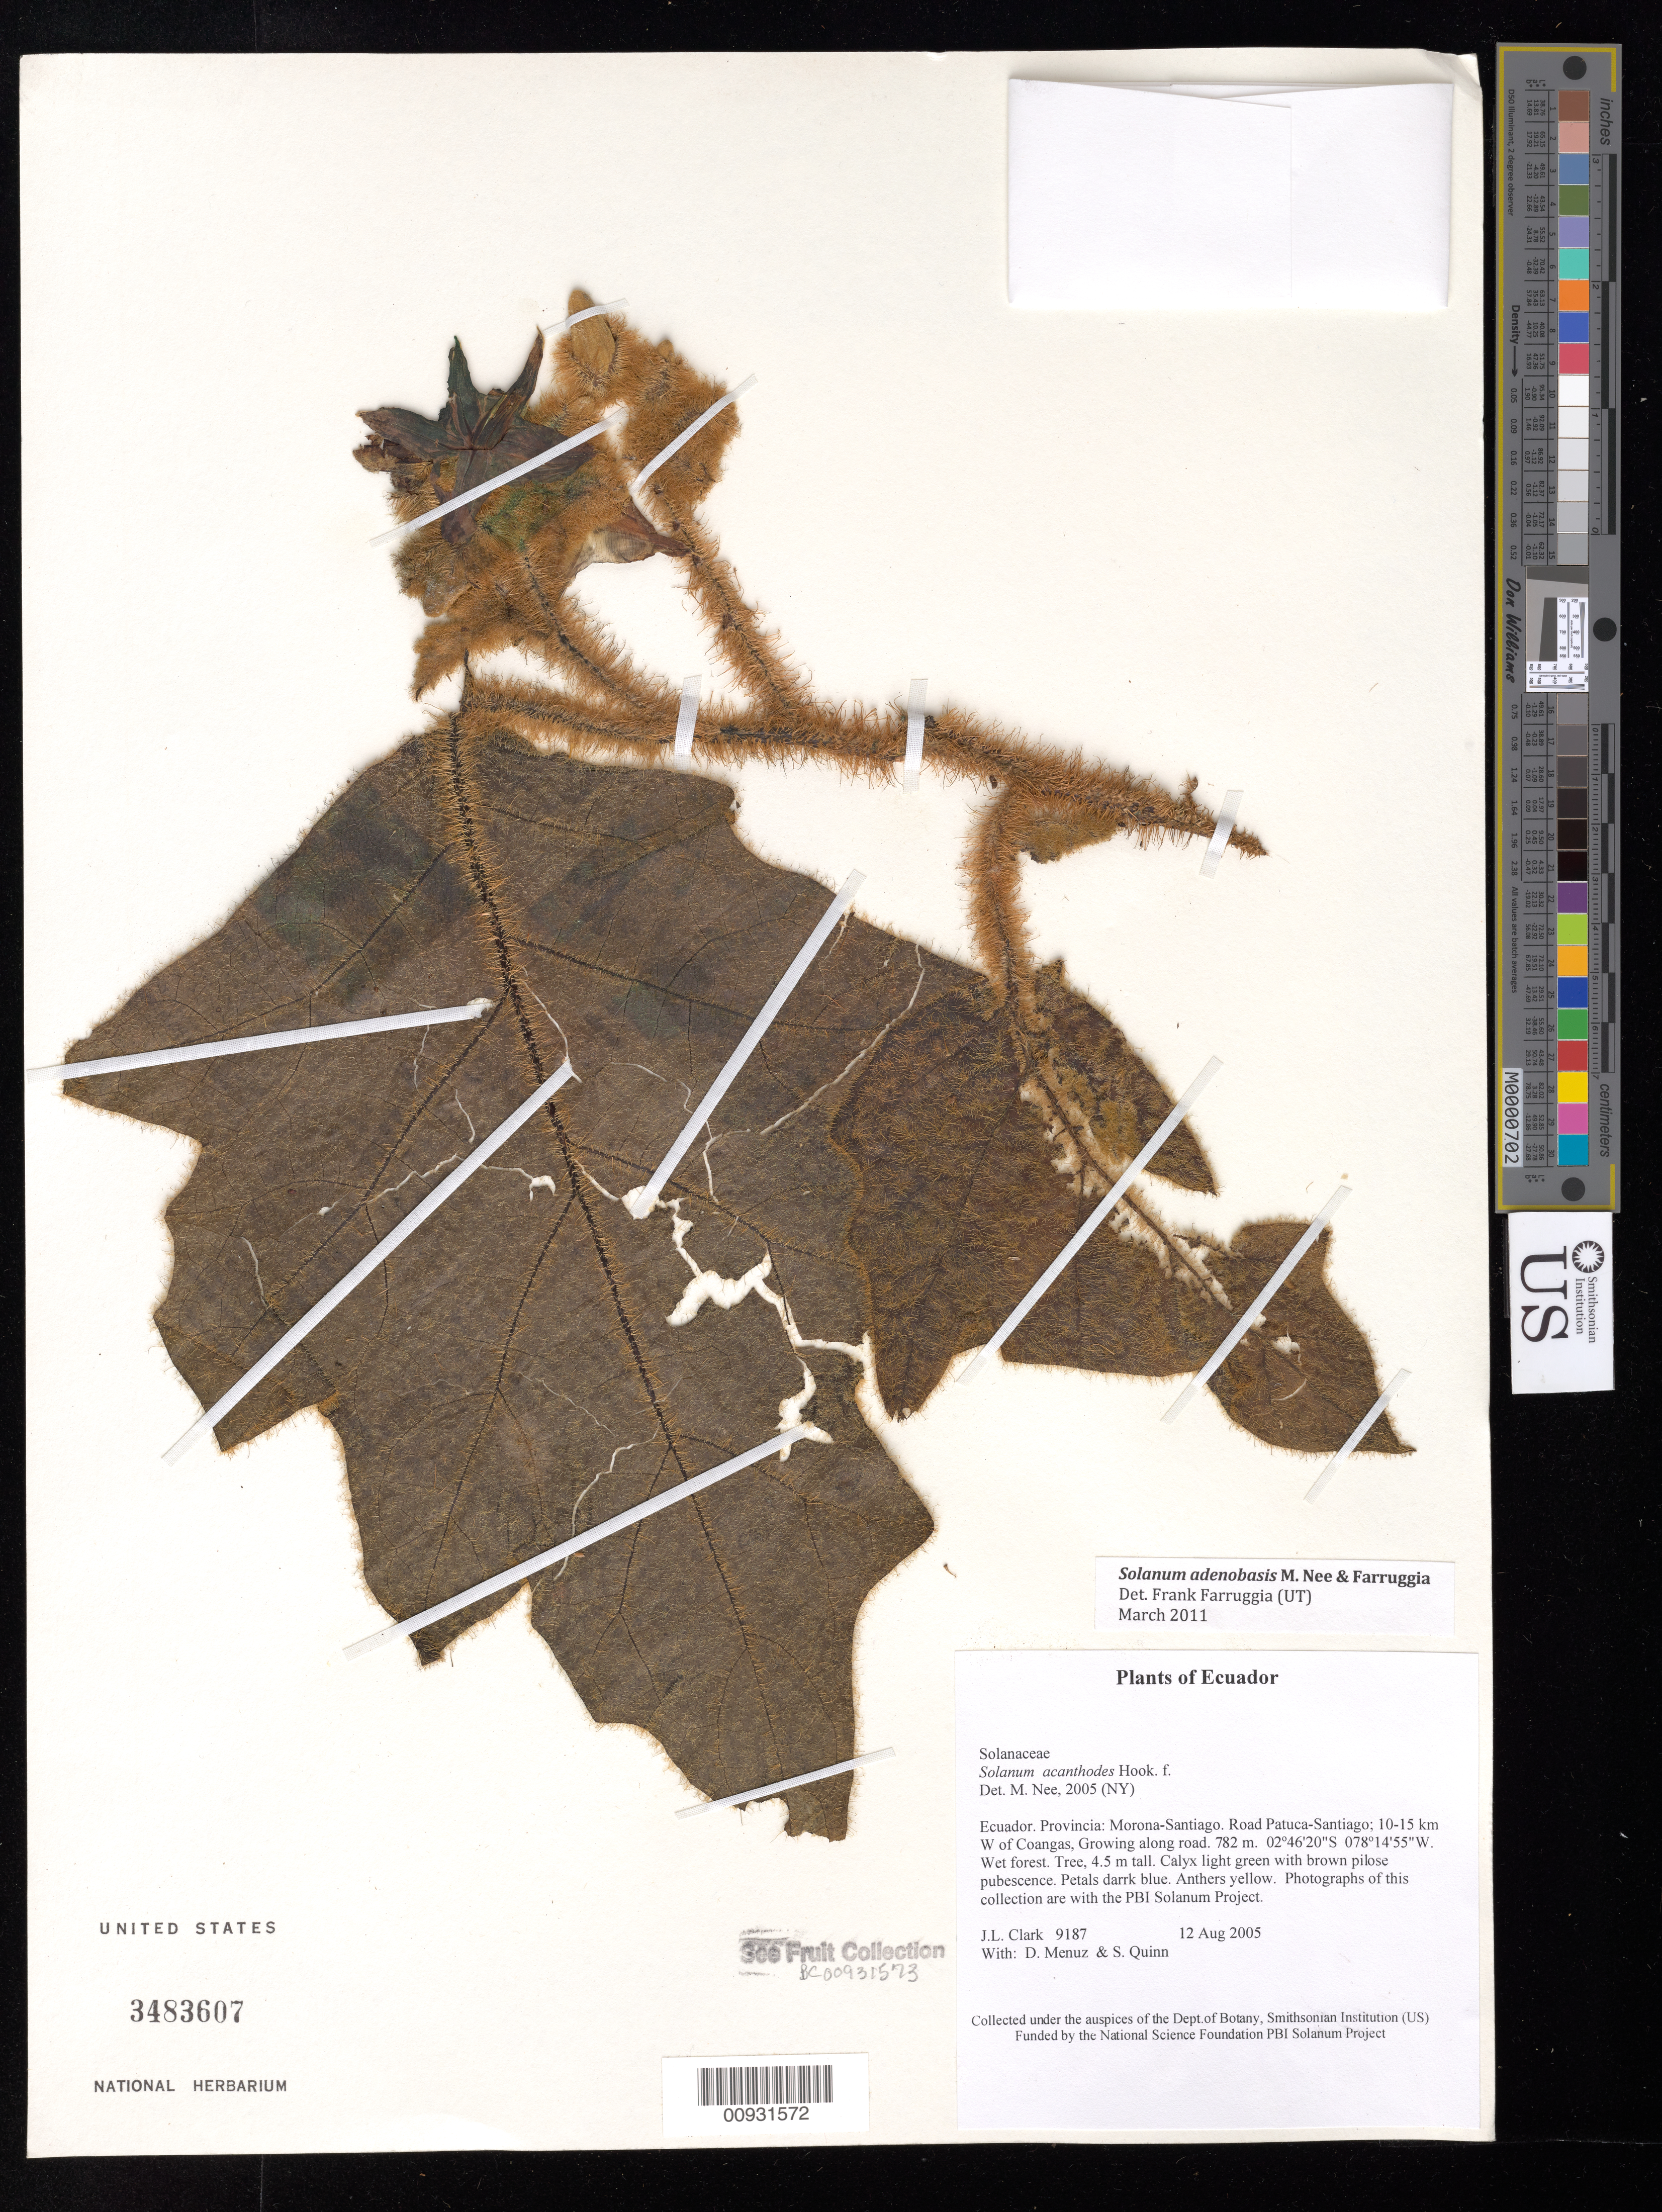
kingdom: Plantae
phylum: Tracheophyta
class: Magnoliopsida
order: Solanales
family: Solanaceae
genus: Solanum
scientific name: Solanum acanthodes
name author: Hook. f.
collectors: J. L. Clark, D. Menuz & S. Quinn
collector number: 9187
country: Ecuador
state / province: Morona-Santiago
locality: Santiago-Patuca Road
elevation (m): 782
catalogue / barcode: US 3483607